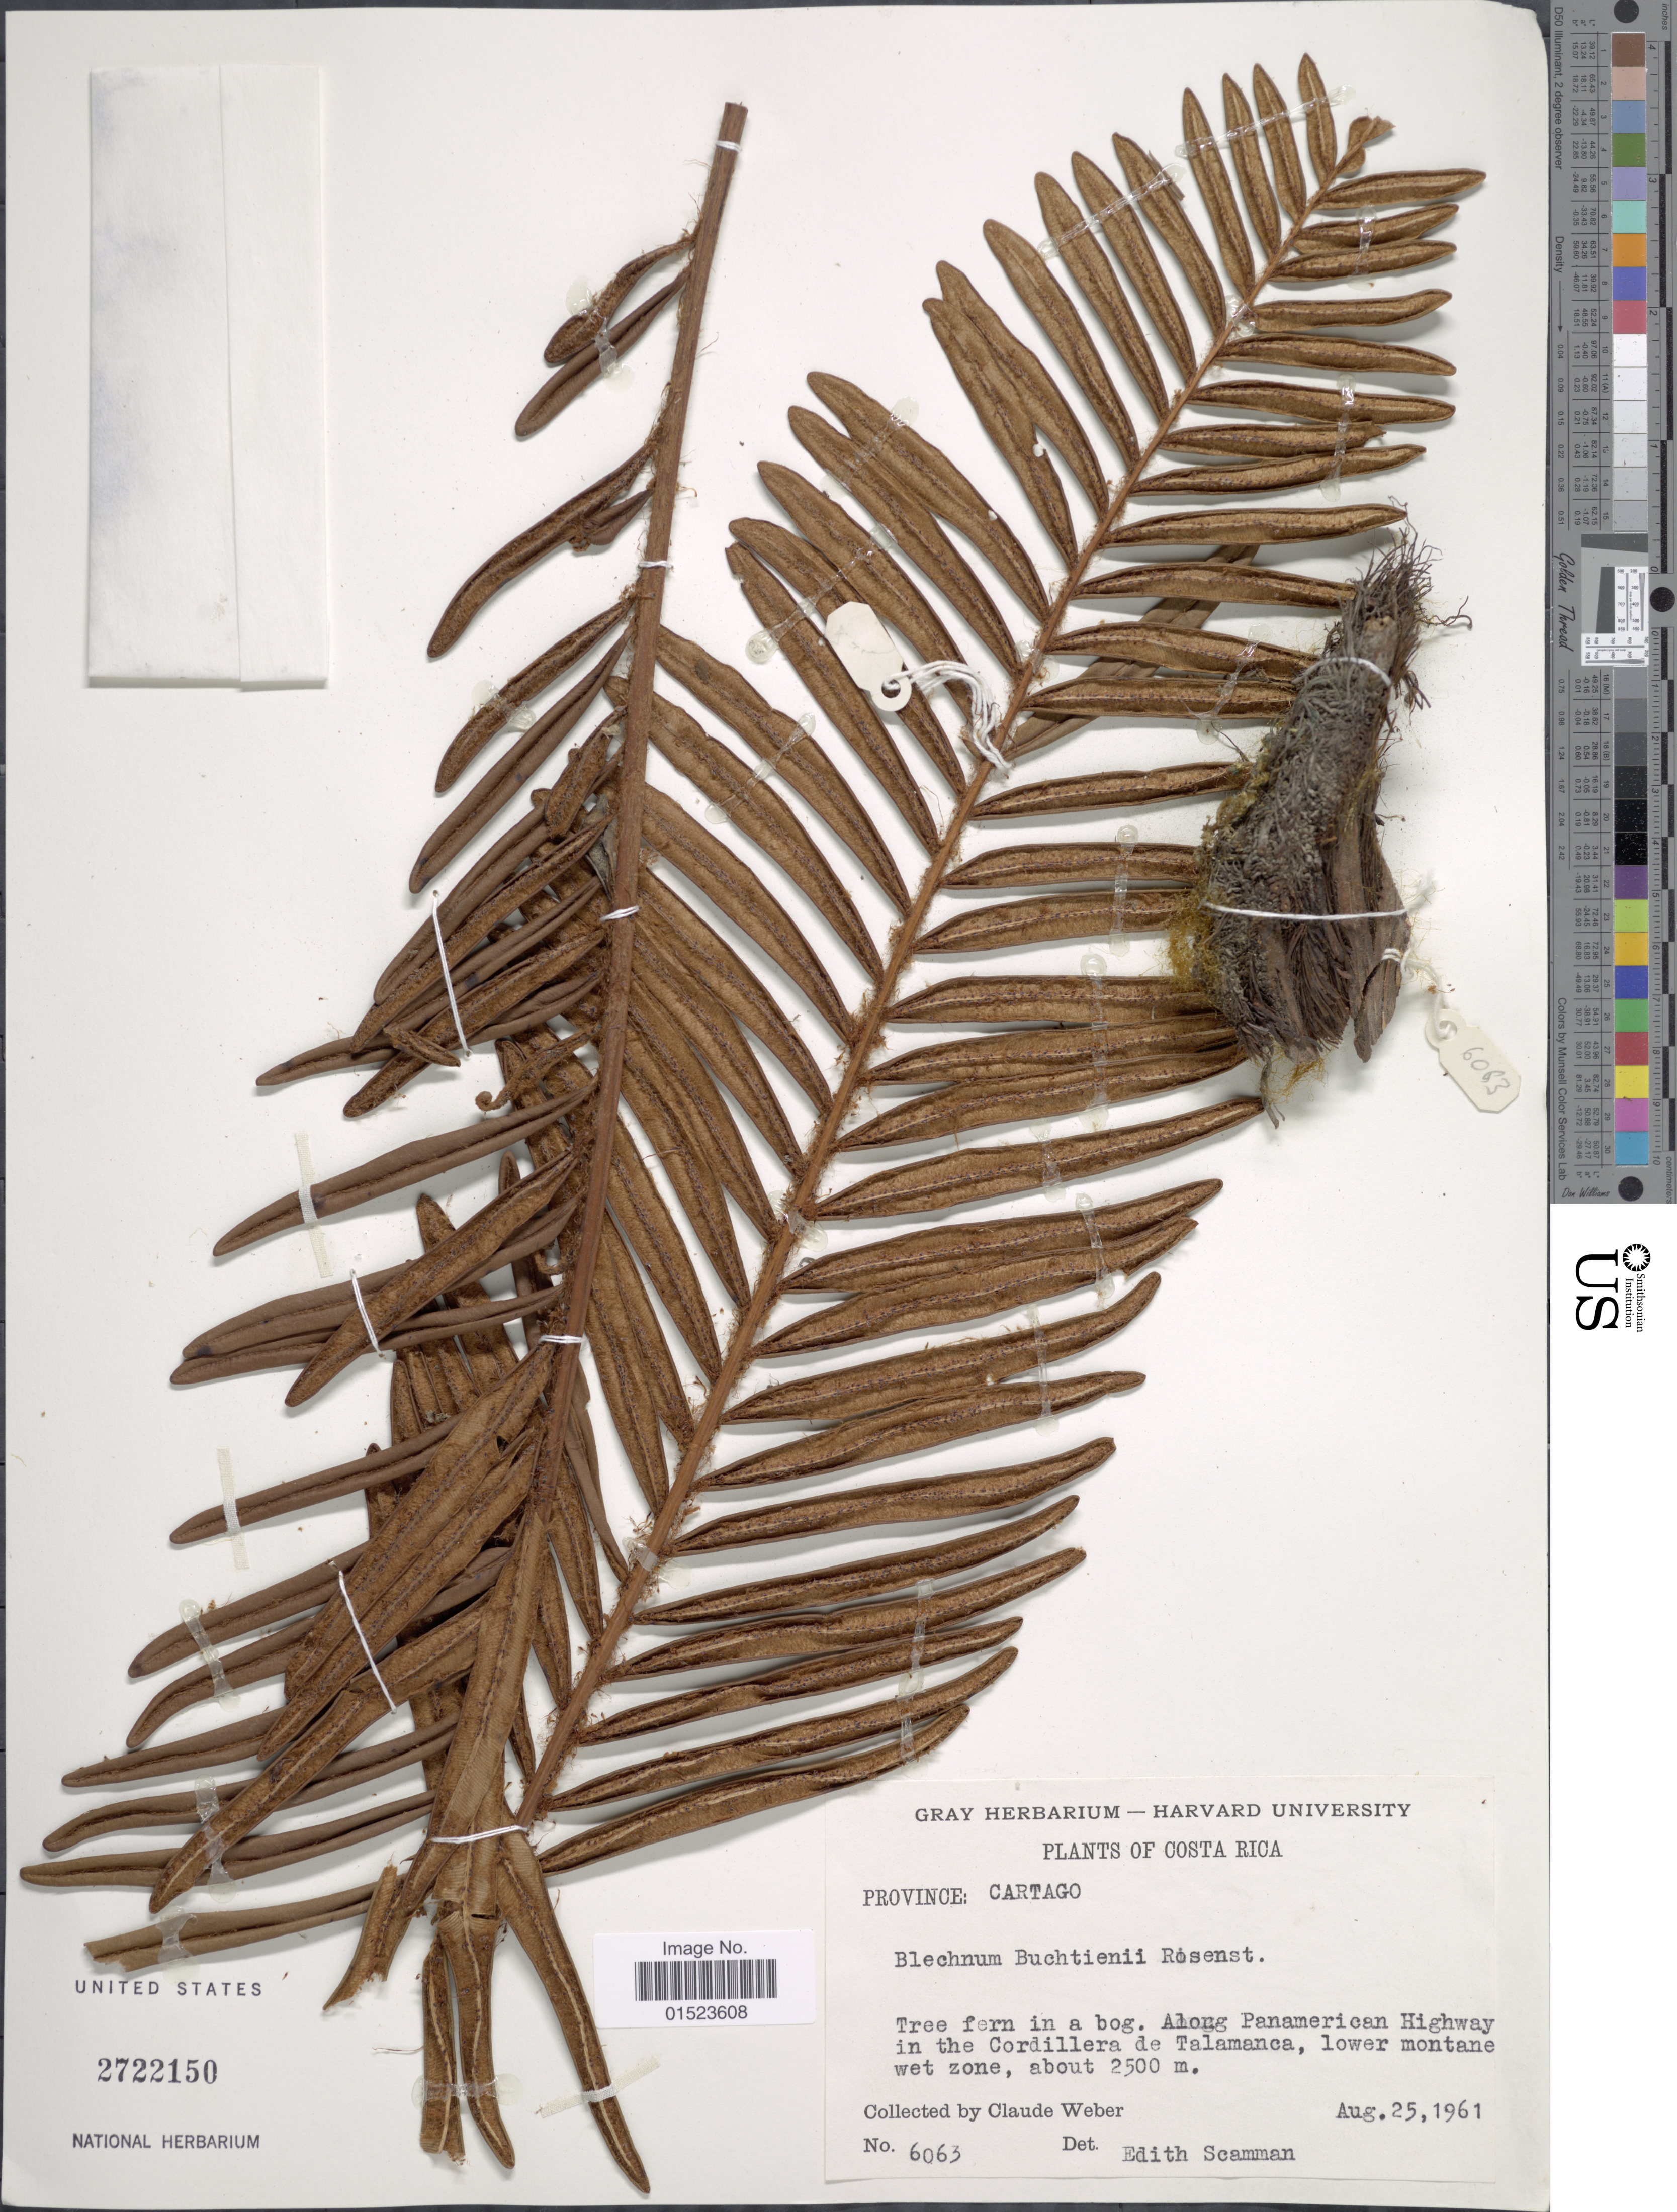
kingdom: Plantae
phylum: Tracheophyta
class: Polypodiopsida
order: Polypodiales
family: Blechnaceae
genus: Blechnum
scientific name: Blechnum auratum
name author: (Fée) R.M. Tryon & Stolze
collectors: C. Weber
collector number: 6063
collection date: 1961-08-25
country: Costa Rica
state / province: Cartago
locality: Along Panamerican Highway in the Cordillera de Talamanca, lower montane wet zone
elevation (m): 2500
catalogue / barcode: US 2722150